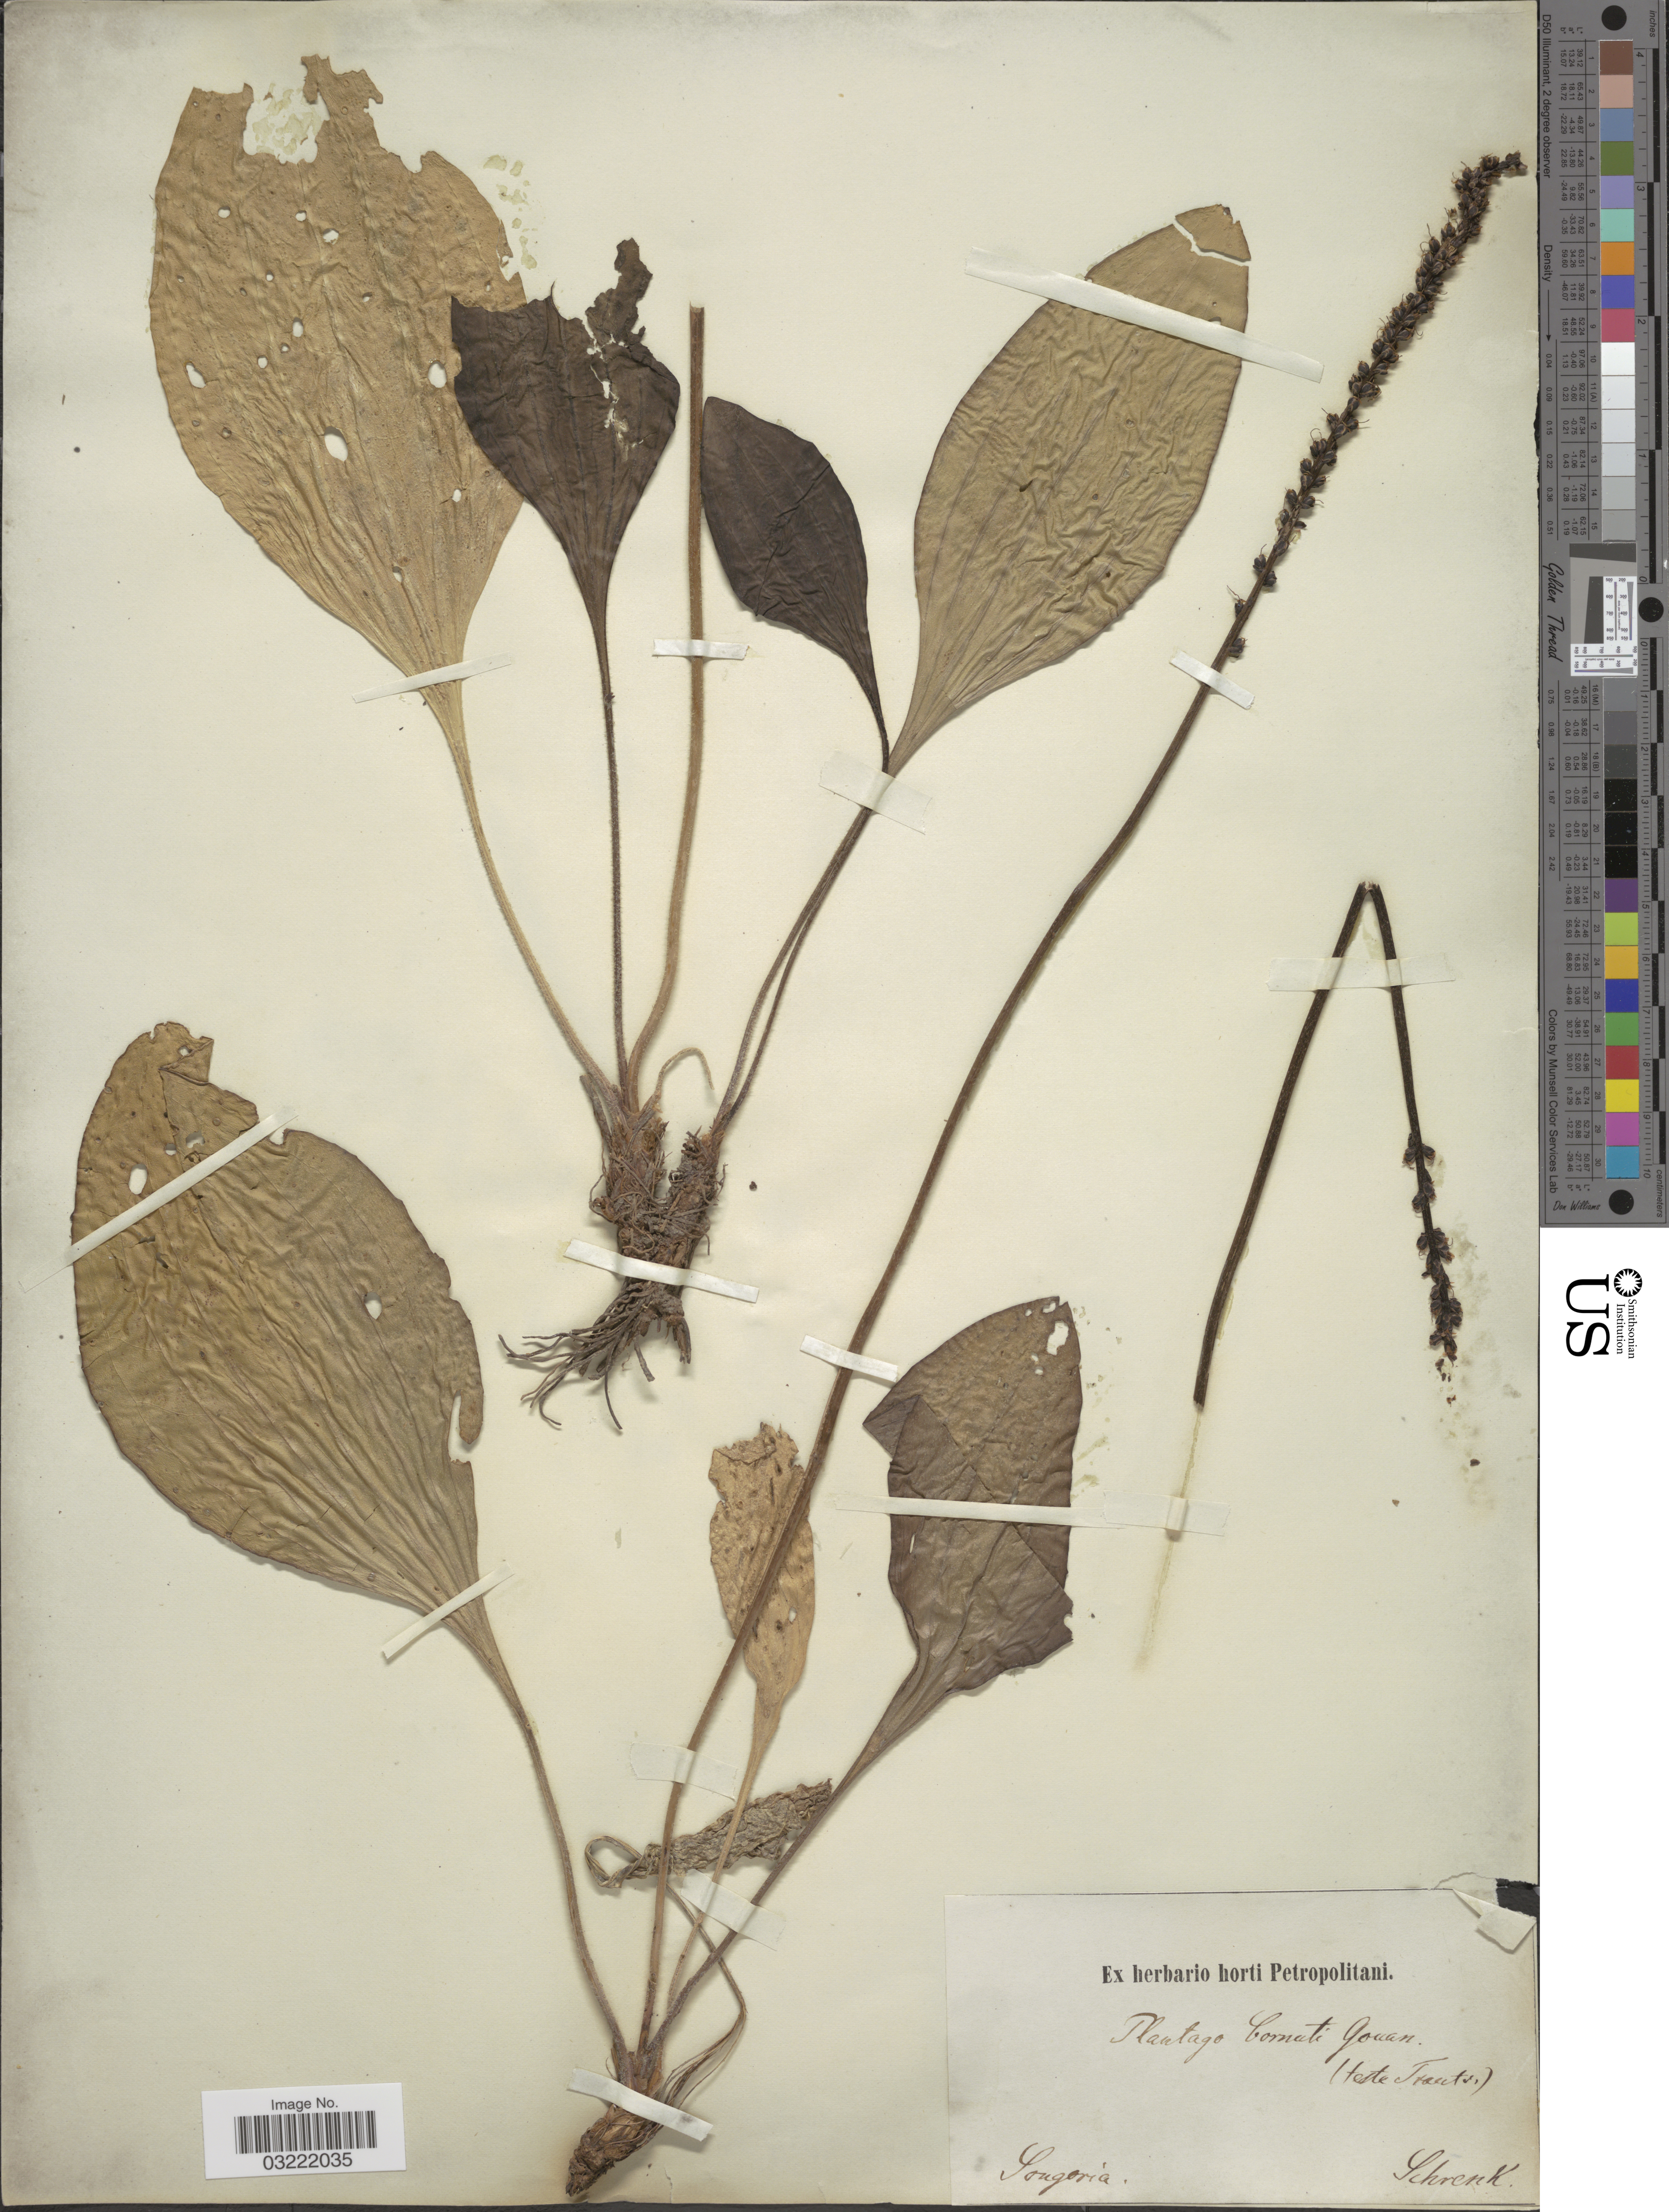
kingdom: Plantae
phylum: Tracheophyta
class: Magnoliopsida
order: Lamiales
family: Plantaginaceae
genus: Plantago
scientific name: Plantago cornuti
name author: Gouan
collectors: A.G. Schrenk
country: Kazakhstan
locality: Songoria.